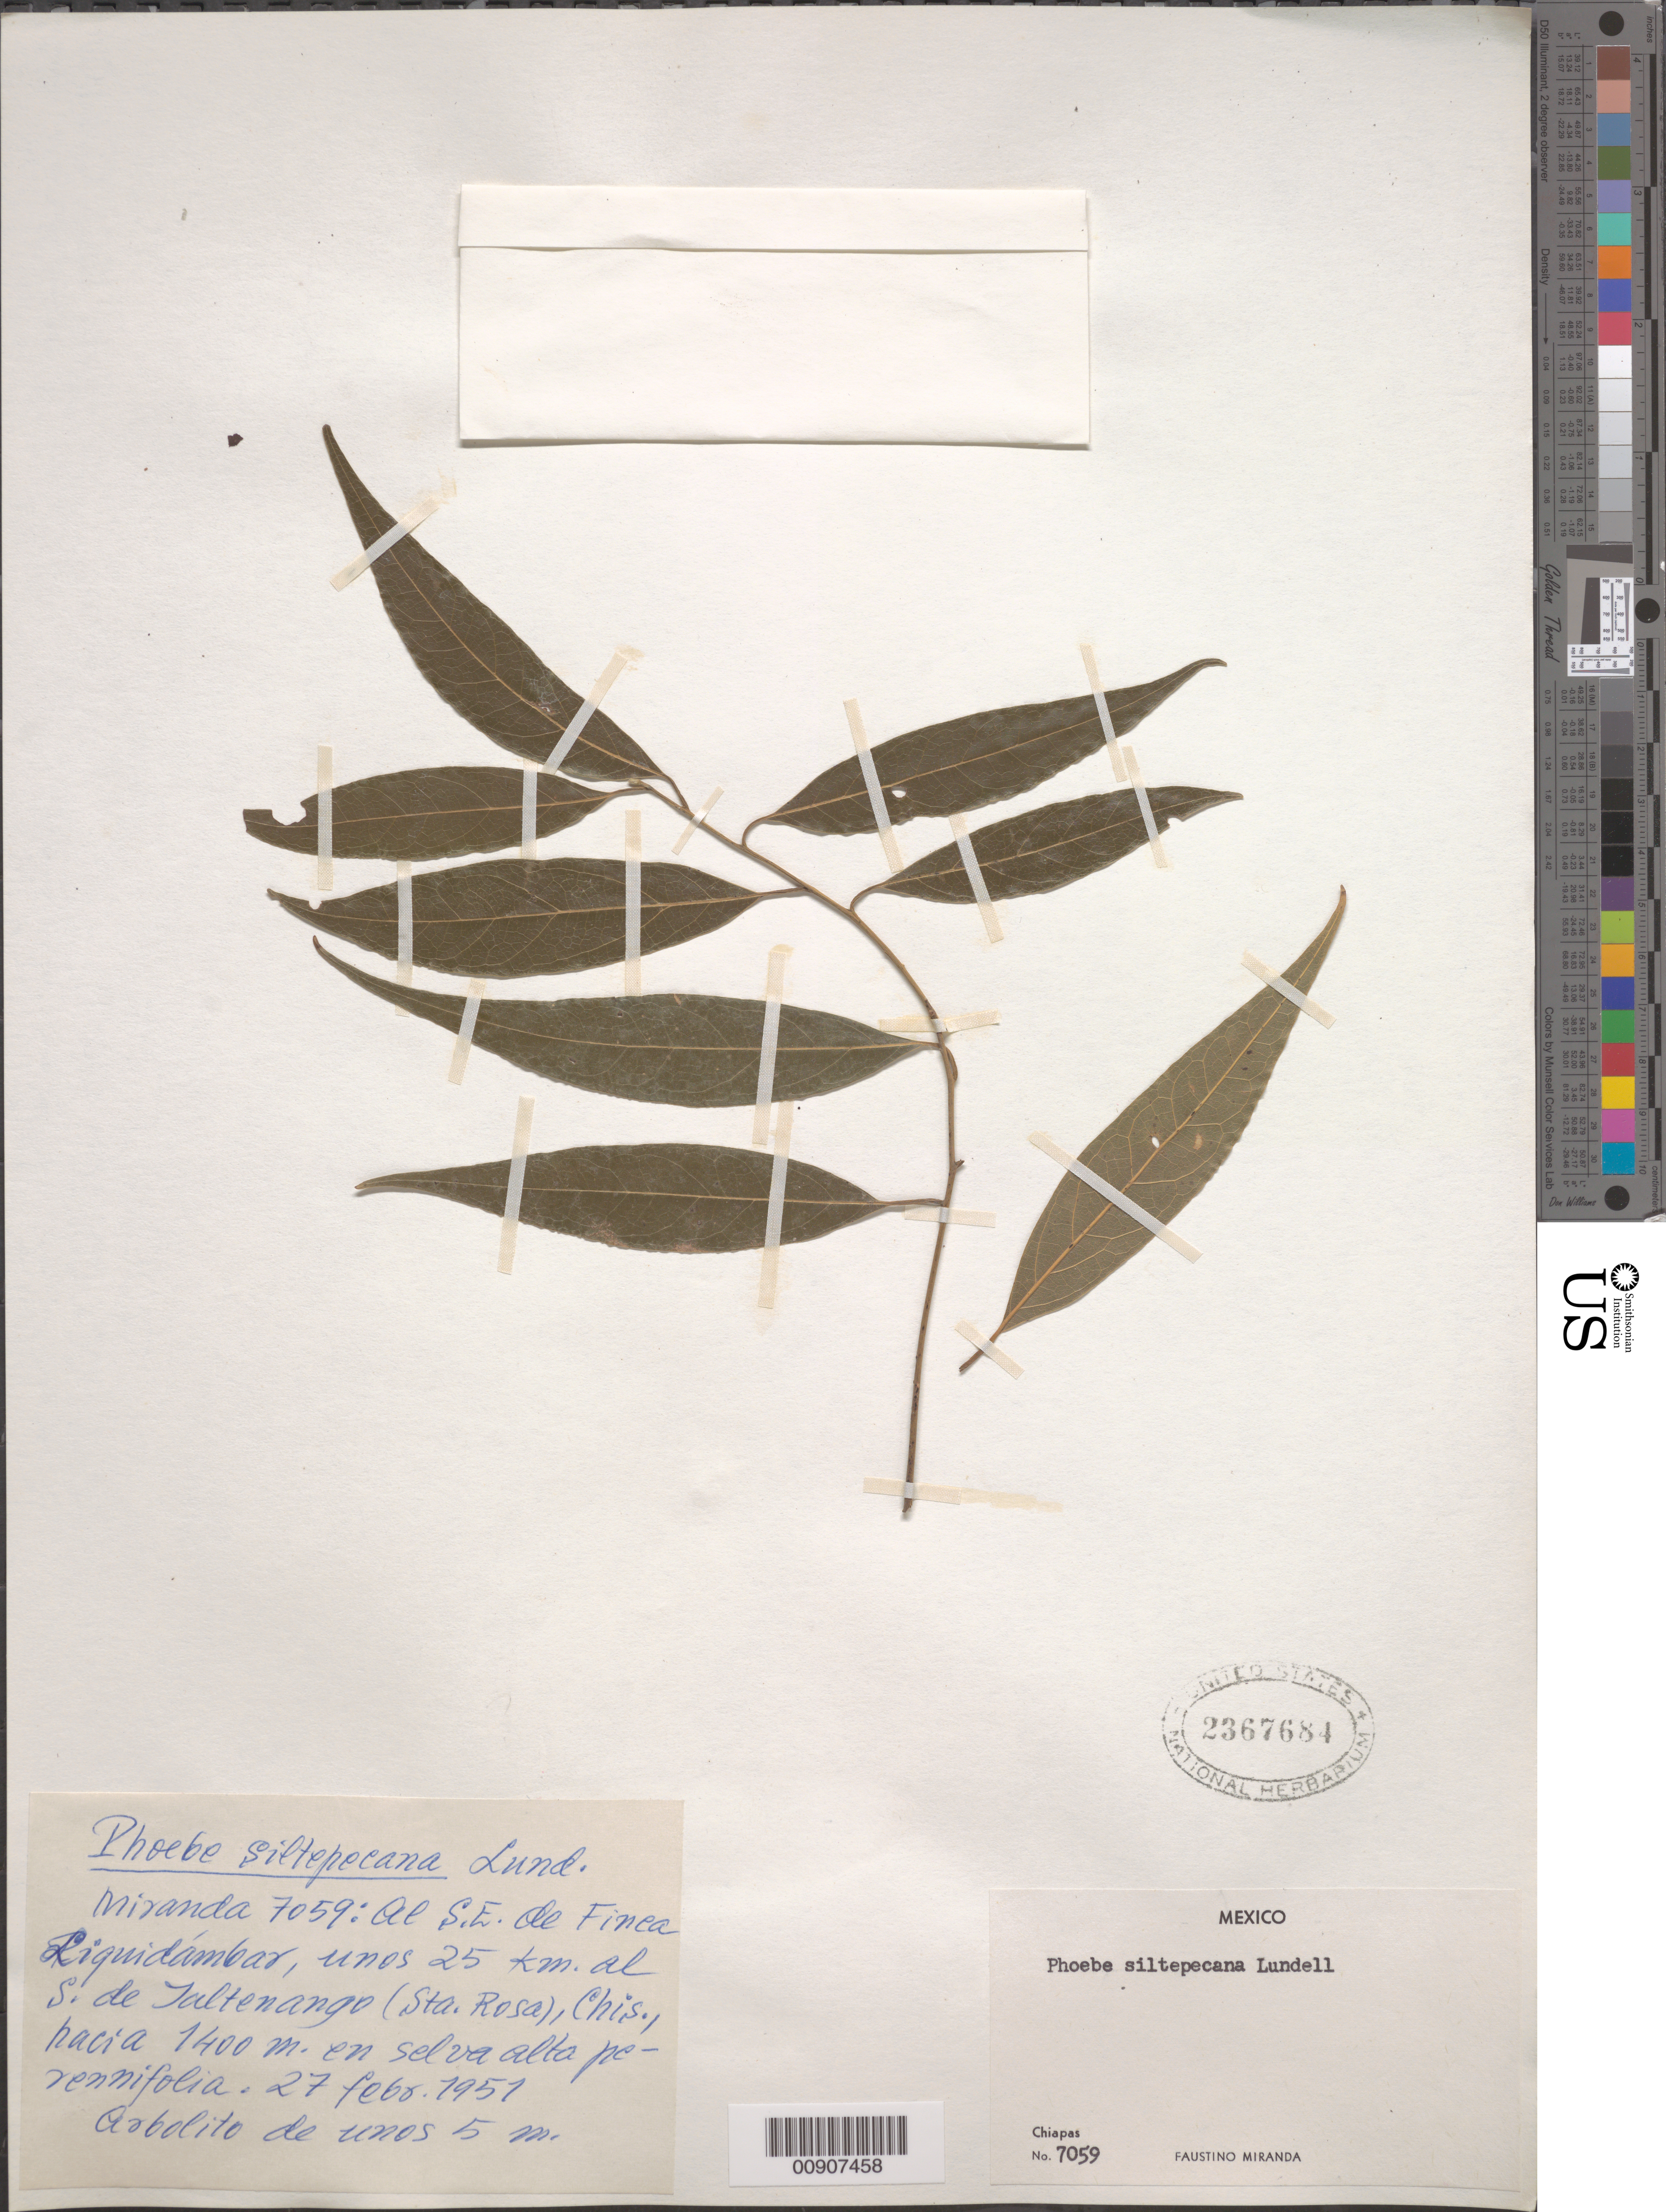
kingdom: Plantae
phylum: Tracheophyta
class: Magnoliopsida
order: Laurales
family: Lauraceae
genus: Phoebe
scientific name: Phoebe siltepecana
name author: Lundell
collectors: Miranda G., F.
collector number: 7059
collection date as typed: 27 Feb 1951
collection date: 1951-02-27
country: Mexico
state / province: Chiapas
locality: Al S.E. de Finca Liquidámbar, unos 25 km al S. de Jaltenango (Sta. Rosa), Chiapas.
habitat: En selva alta perennifolia.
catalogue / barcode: US 2367684